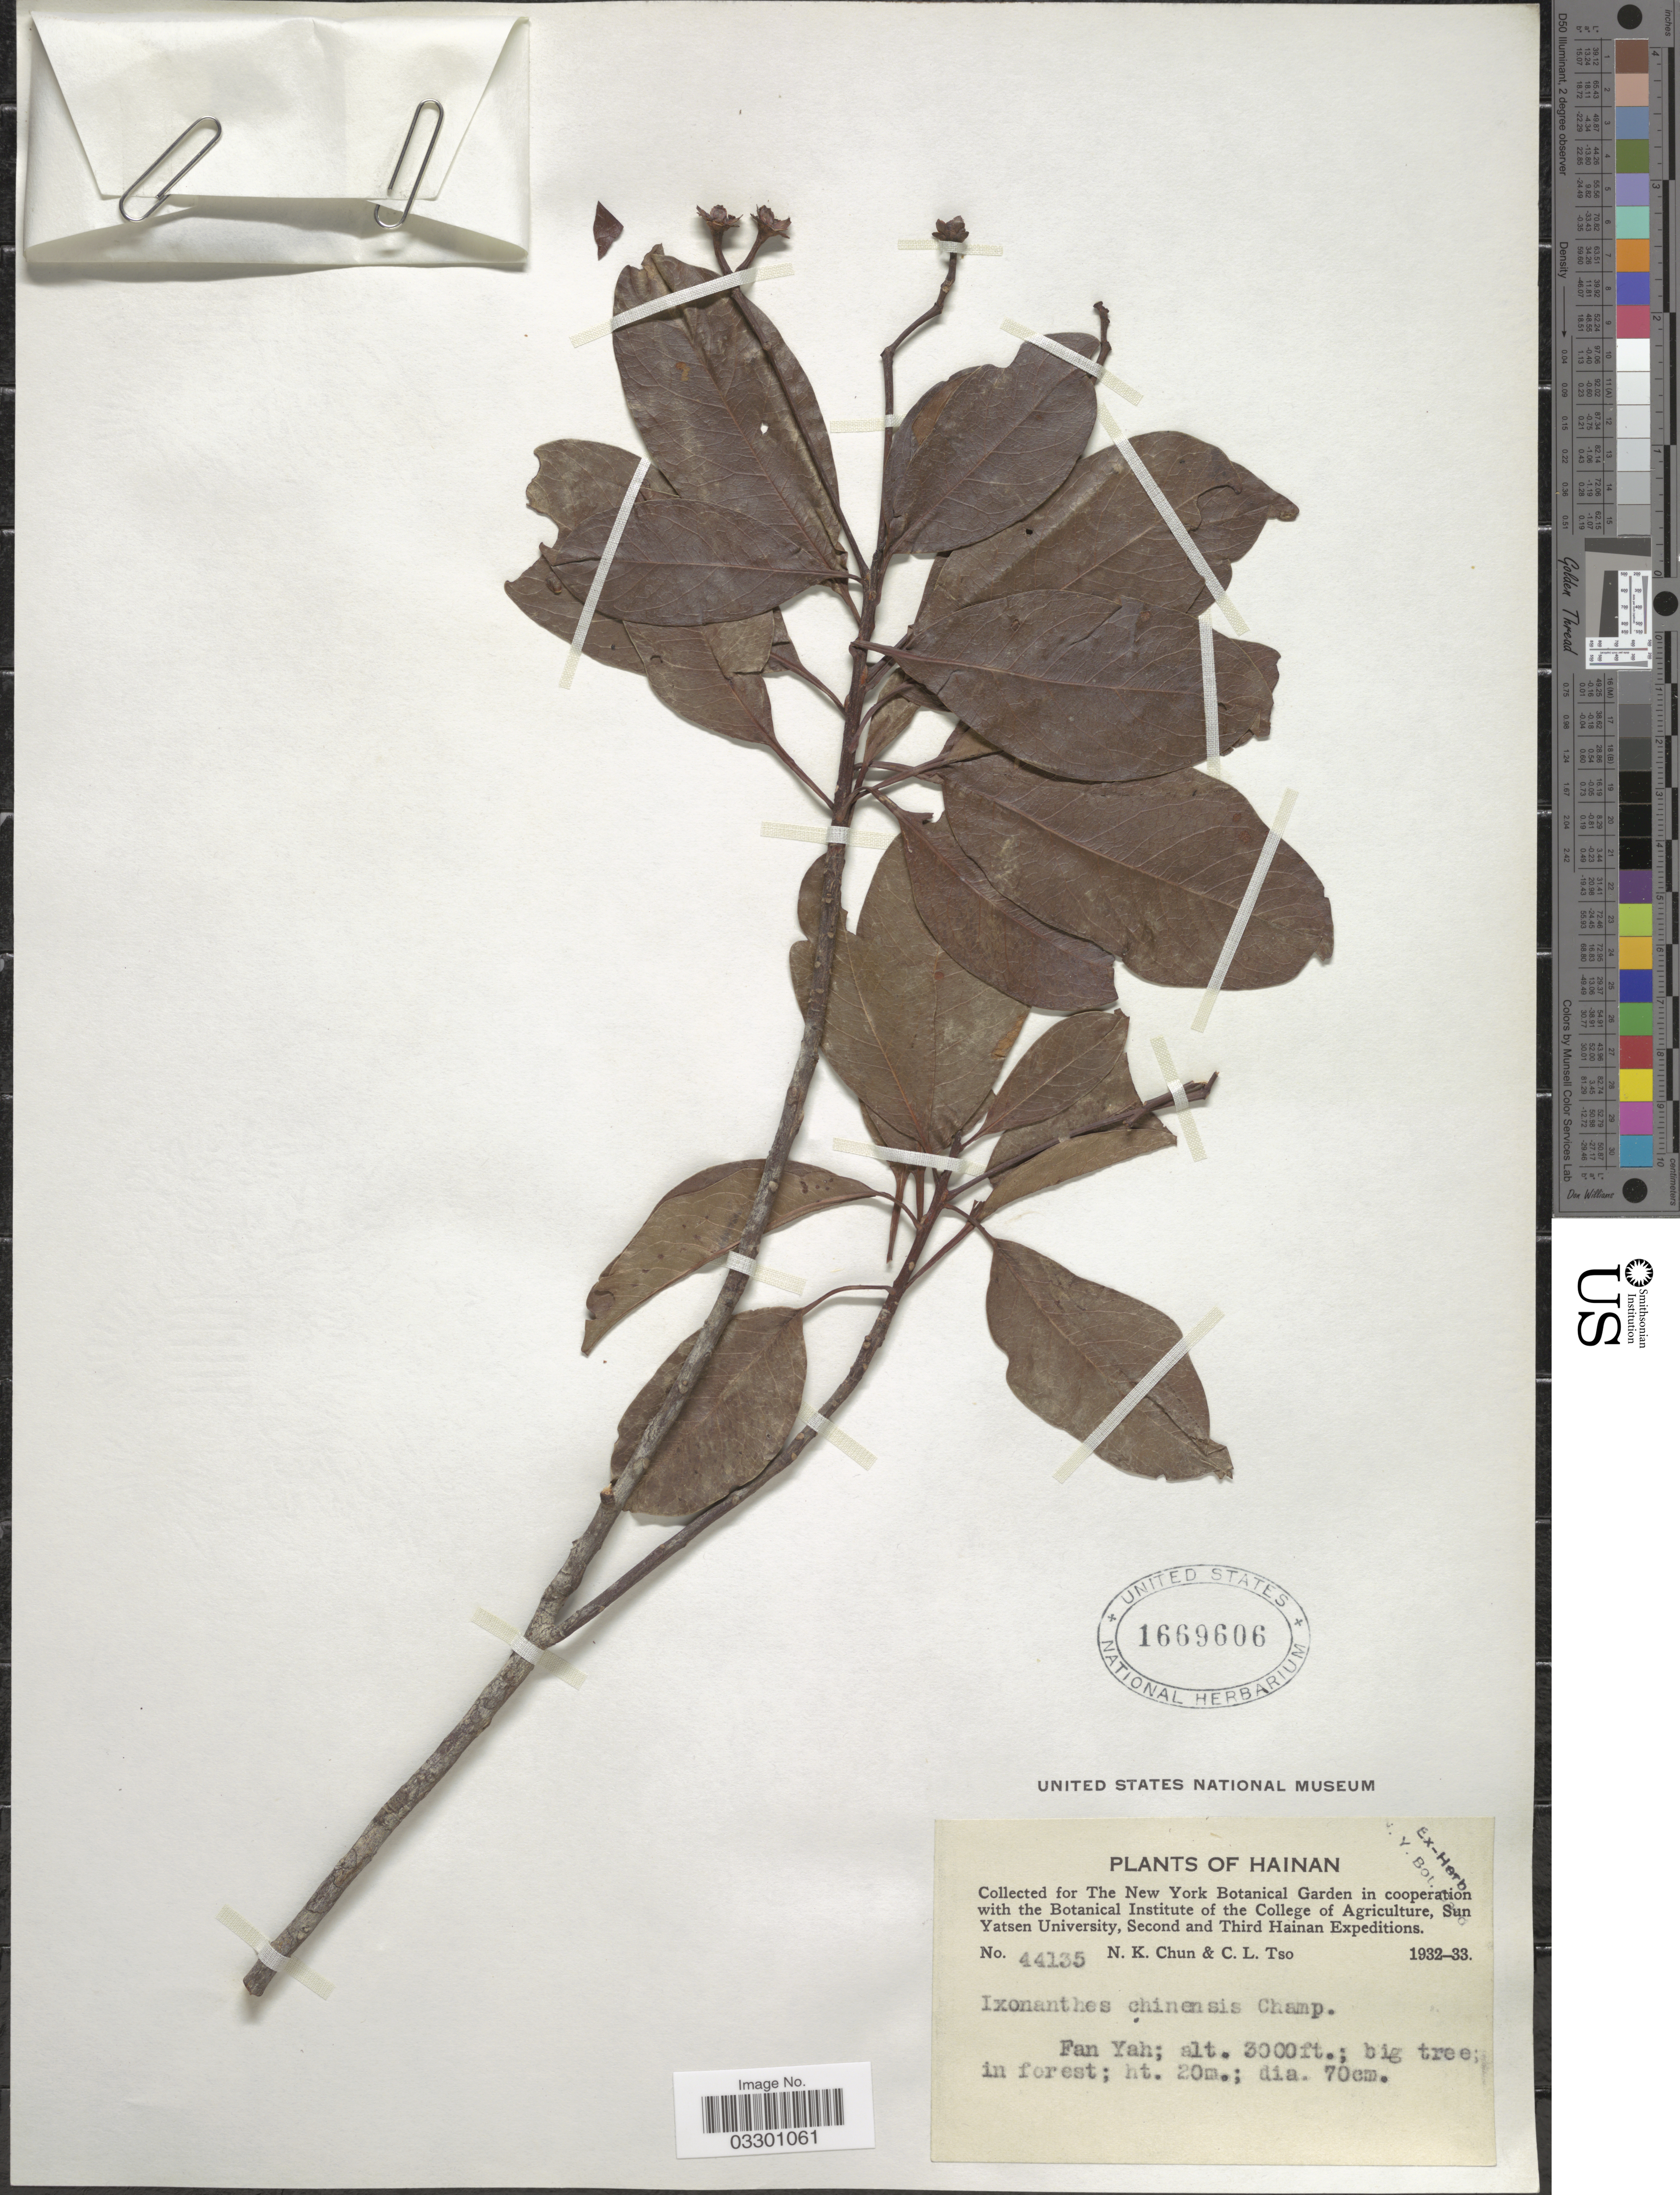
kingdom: Plantae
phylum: Tracheophyta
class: Magnoliopsida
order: Malpighiales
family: Ixonanthaceae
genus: Ixonanthes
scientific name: Ixonanthes reticulata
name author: Jack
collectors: N. K. Chun & C. Tso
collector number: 44135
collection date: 1932/1933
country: China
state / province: Hainan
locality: Fan Yah.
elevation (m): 914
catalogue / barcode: US 1669606